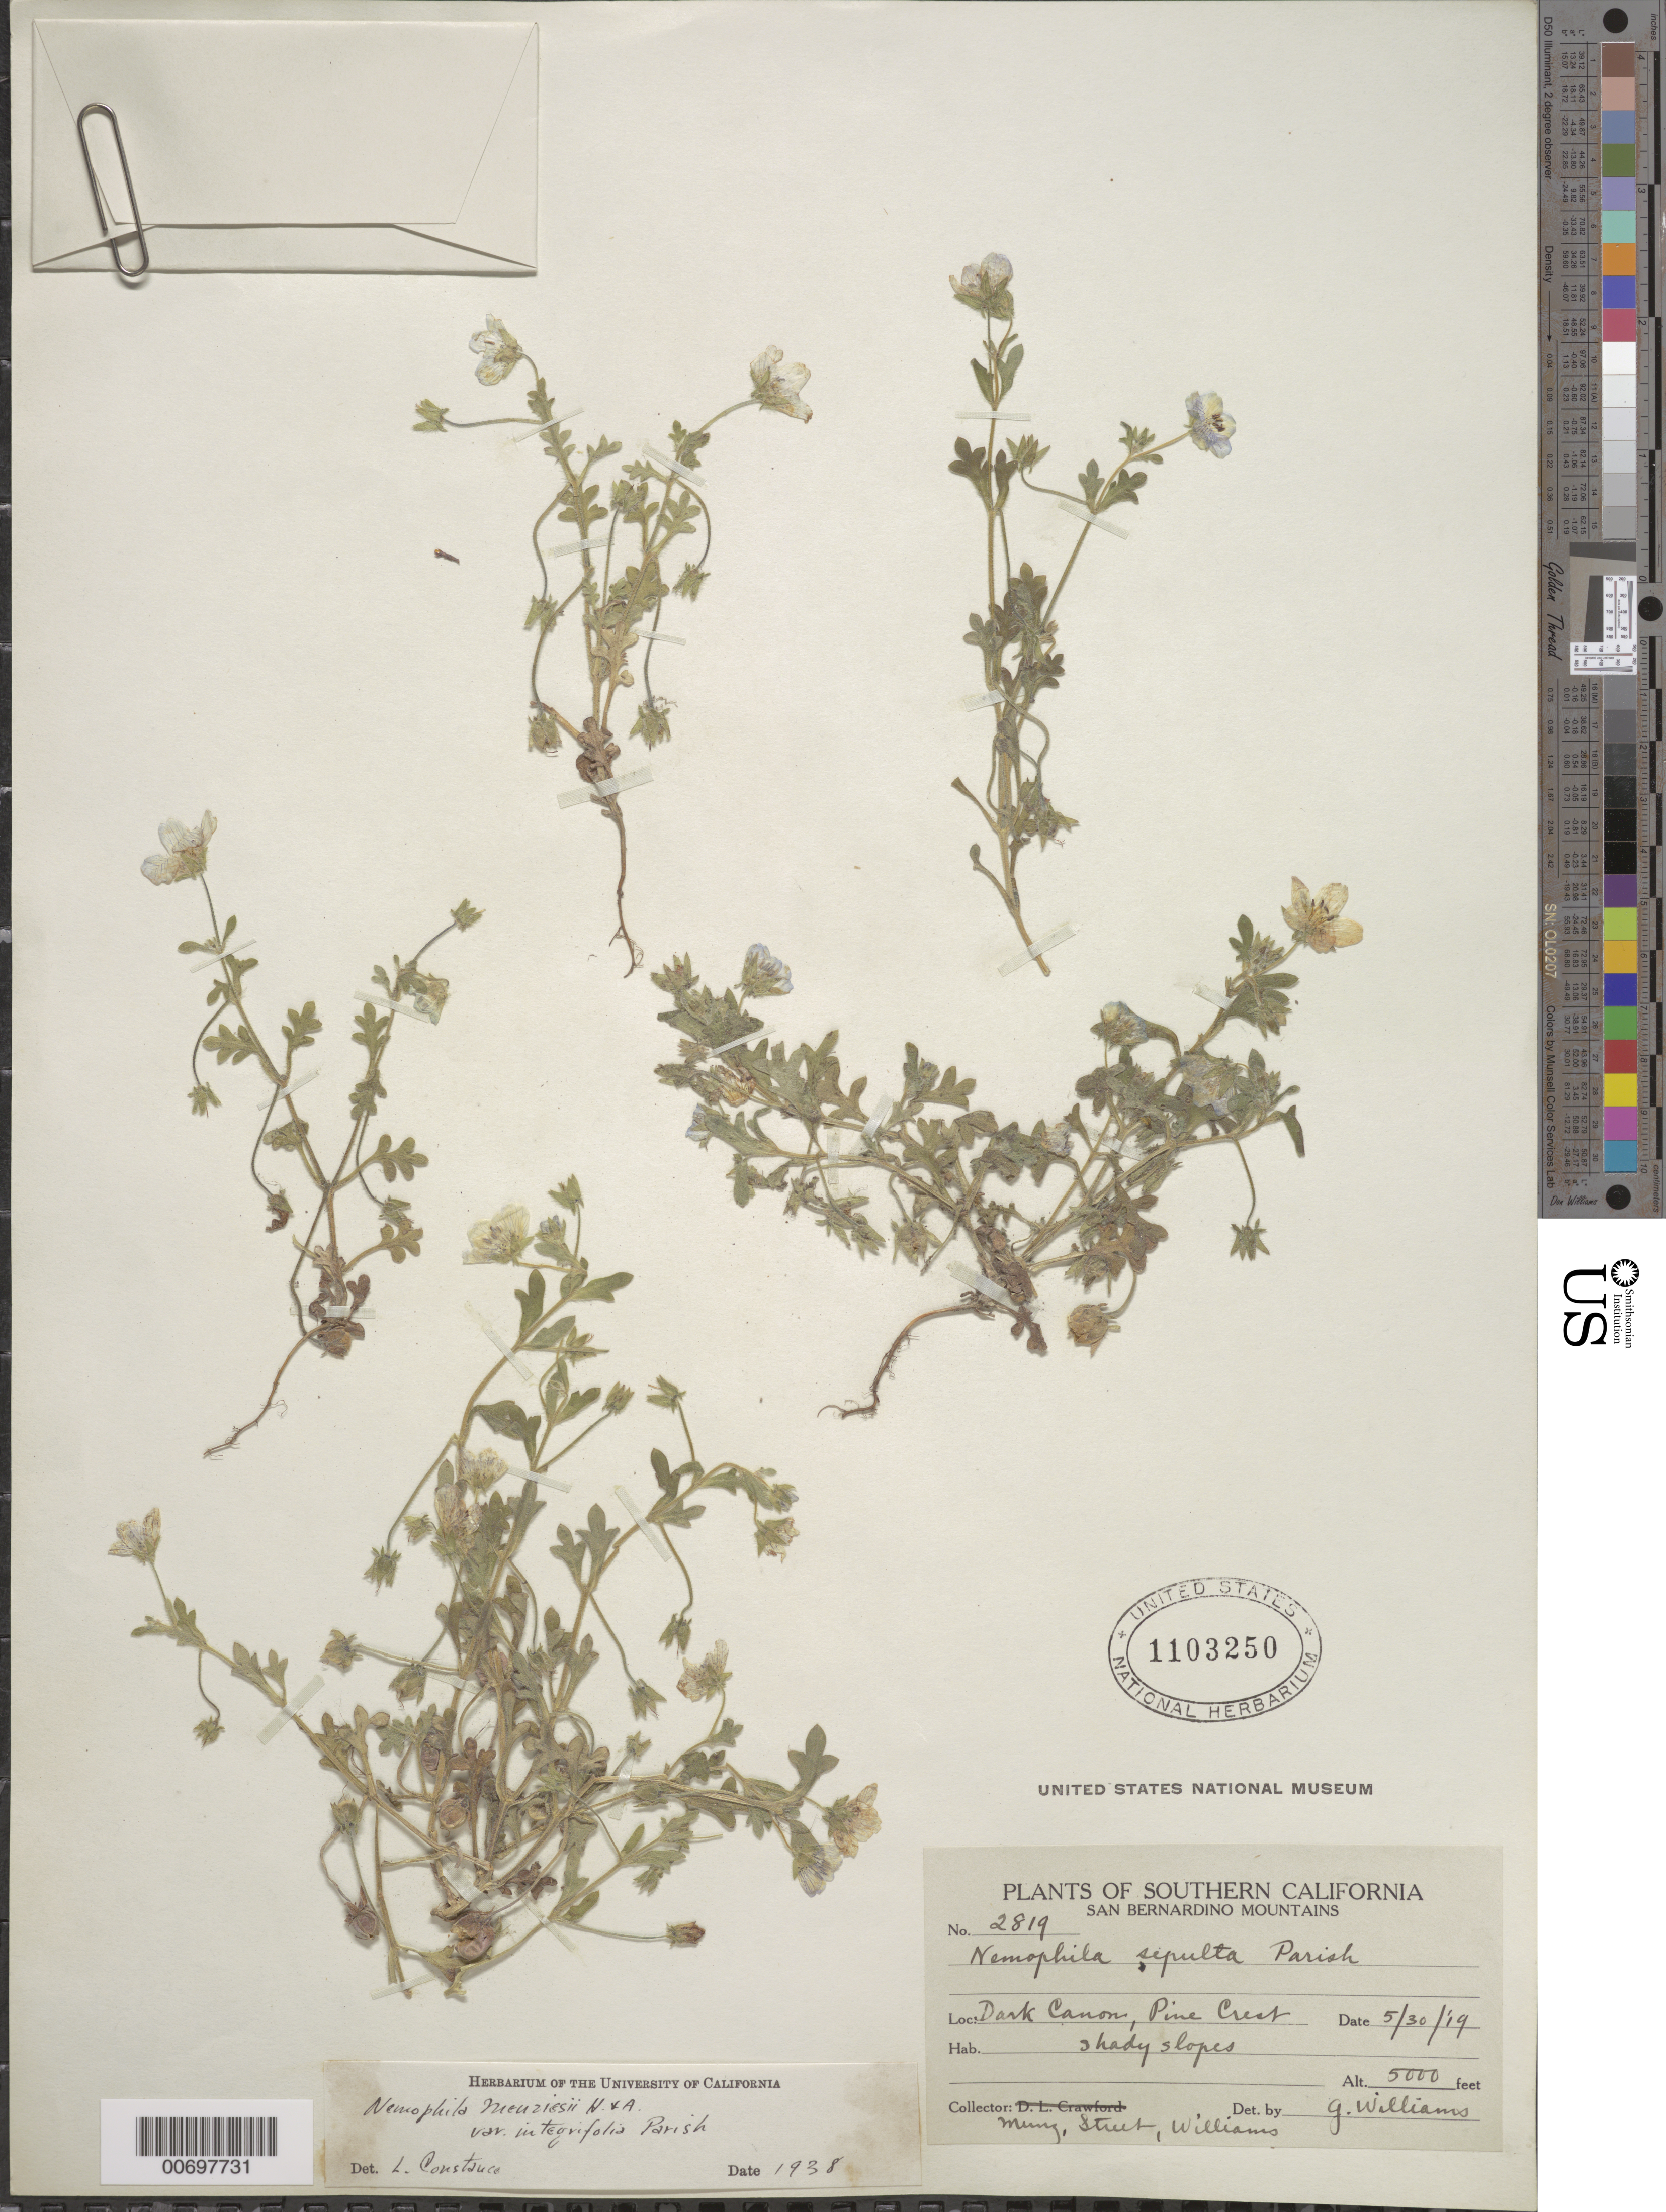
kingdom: Plantae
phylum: Tracheophyta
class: Magnoliopsida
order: Boraginales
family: Hydrophyllaceae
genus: Nemophila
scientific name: Nemophila menziesii var. integrifolia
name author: Hook. & Arn.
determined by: Constance, L., (UC), University of California Berkeley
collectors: P. A. Munz, -. Street & -- Williams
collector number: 2819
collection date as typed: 30 May 1919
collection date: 1919-05-30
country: United States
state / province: California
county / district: Riverside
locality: Dark Canon, Pine Crest.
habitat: Shady slopes.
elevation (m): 1524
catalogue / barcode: US 1103250